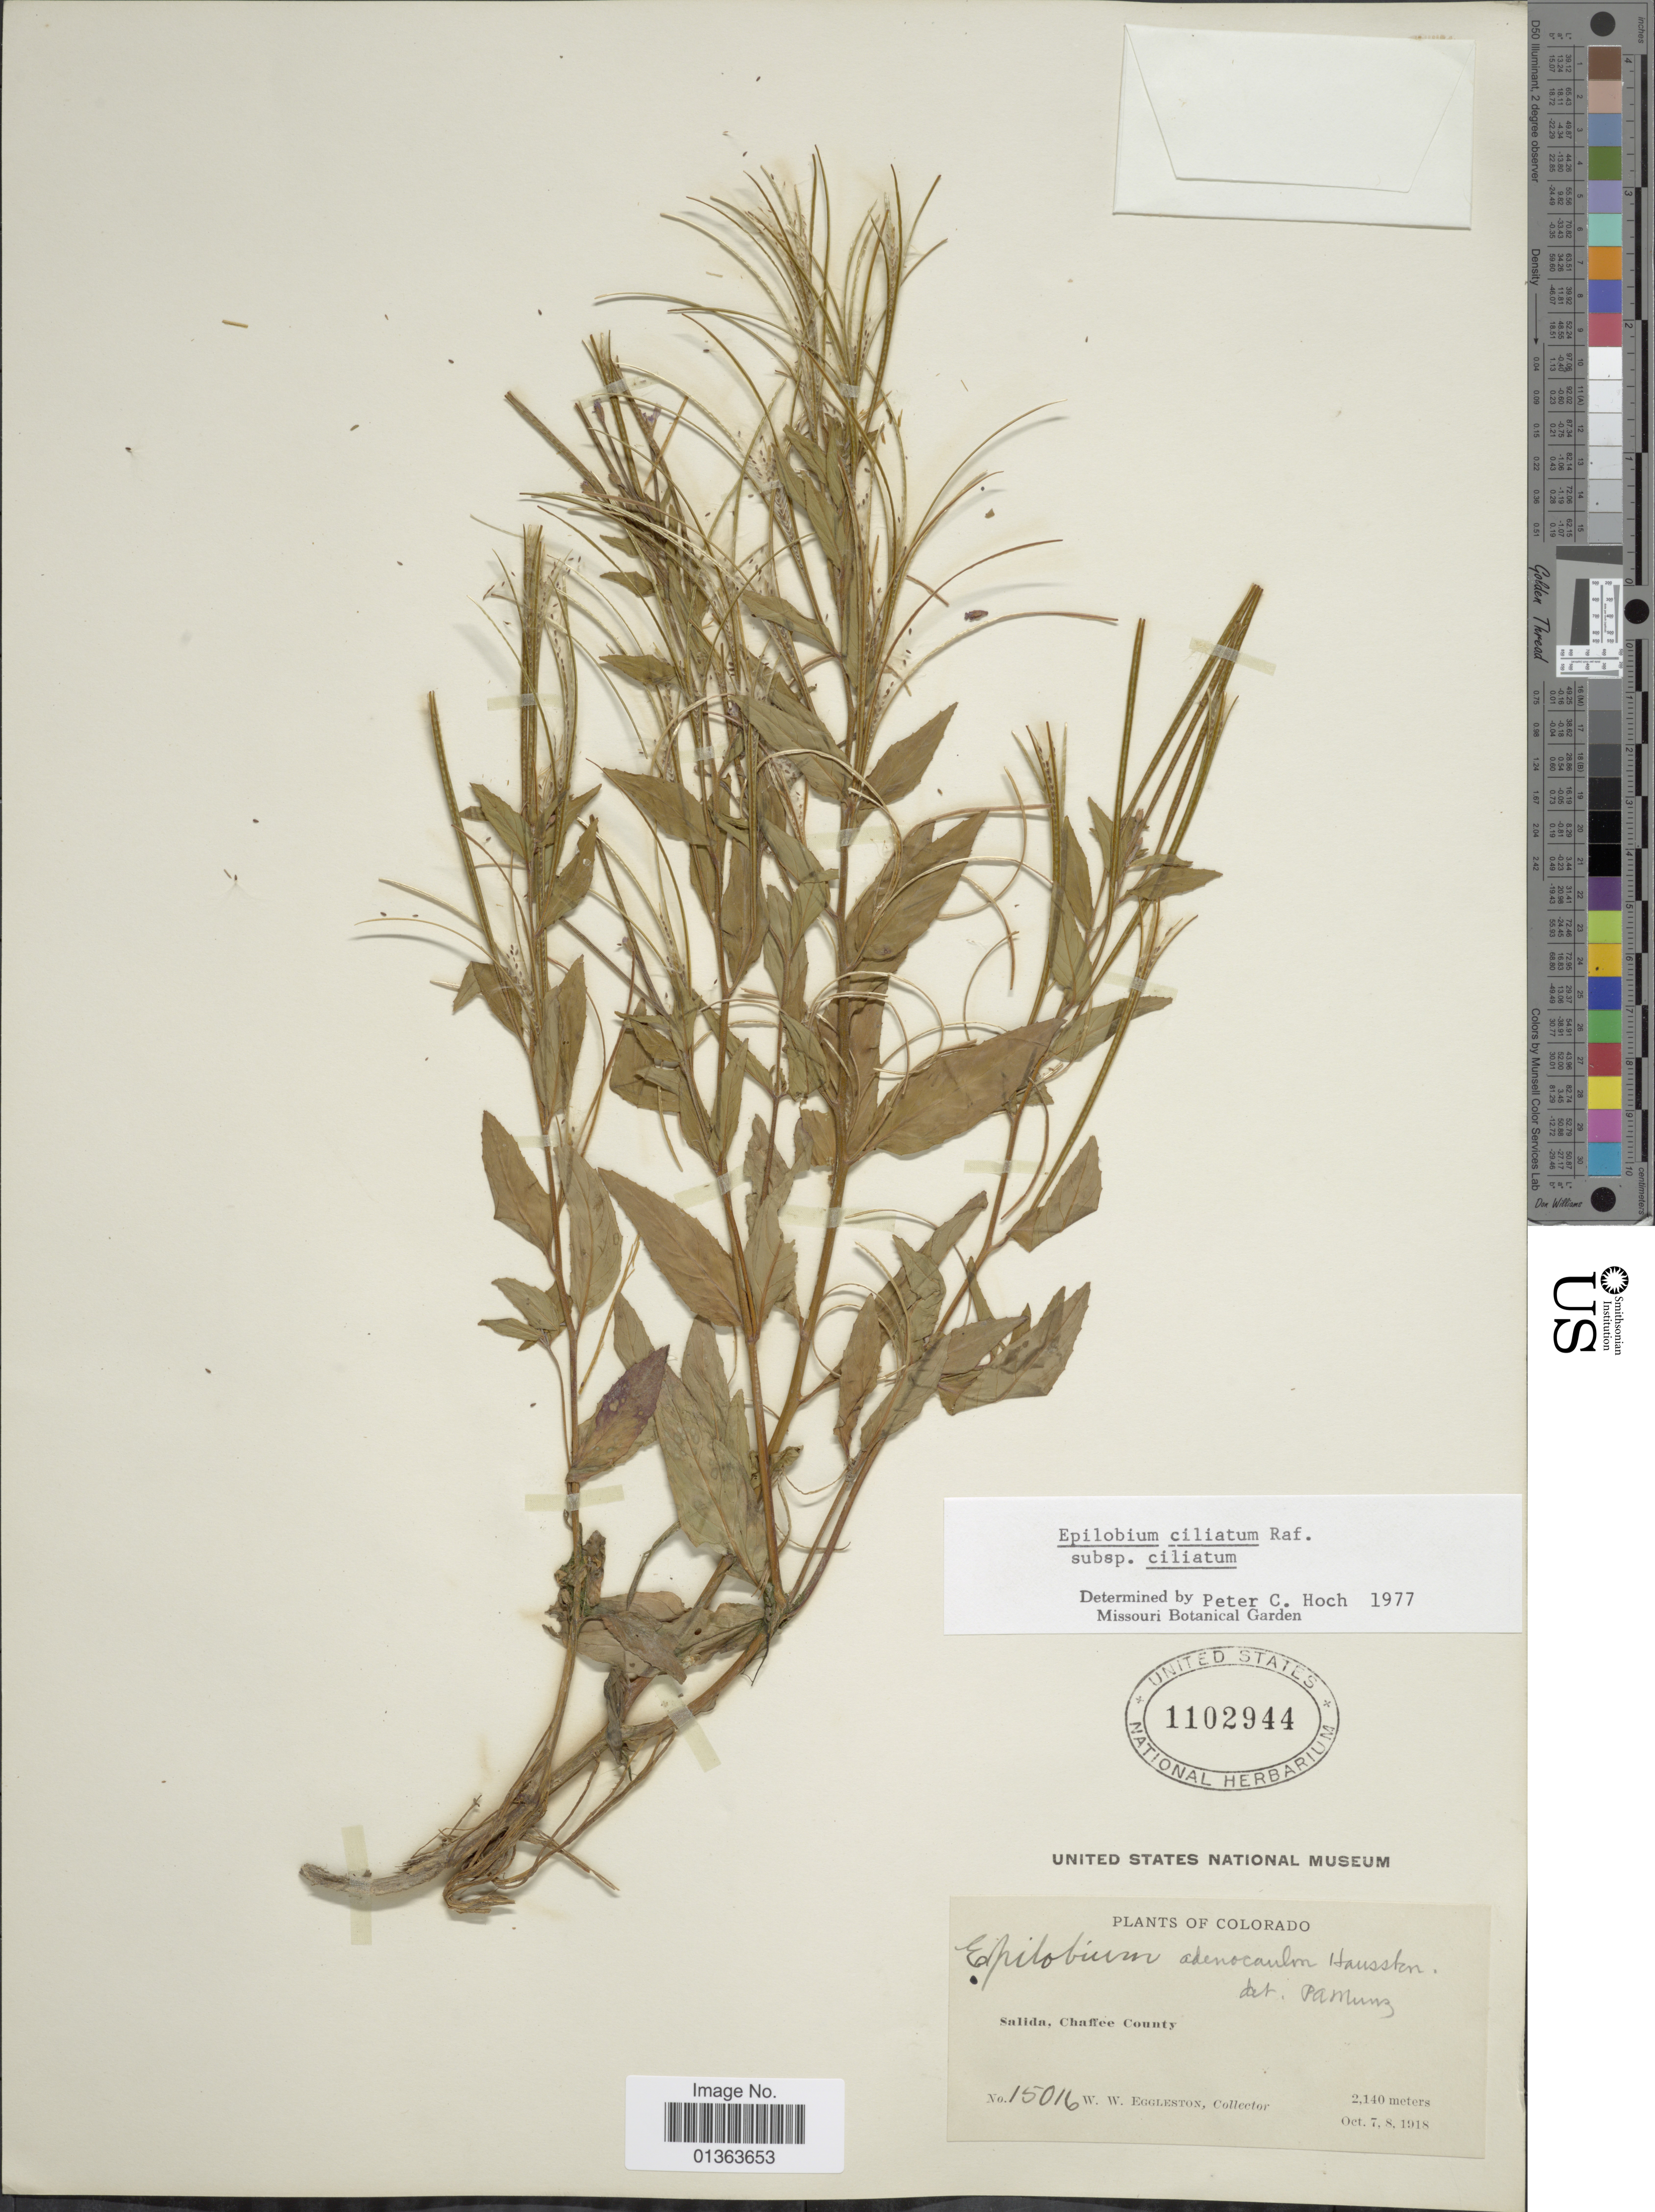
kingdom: Plantae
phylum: Tracheophyta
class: Magnoliopsida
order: Myrtales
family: Onagraceae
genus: Epilobium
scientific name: Epilobium ciliatum subsp. ciliatum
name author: Raf.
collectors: W. W. Eggleston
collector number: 15016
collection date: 1918-10-07/1918-10-08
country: United States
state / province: Colorado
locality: Salida, Chaffee County.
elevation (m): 2140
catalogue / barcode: US 1102944